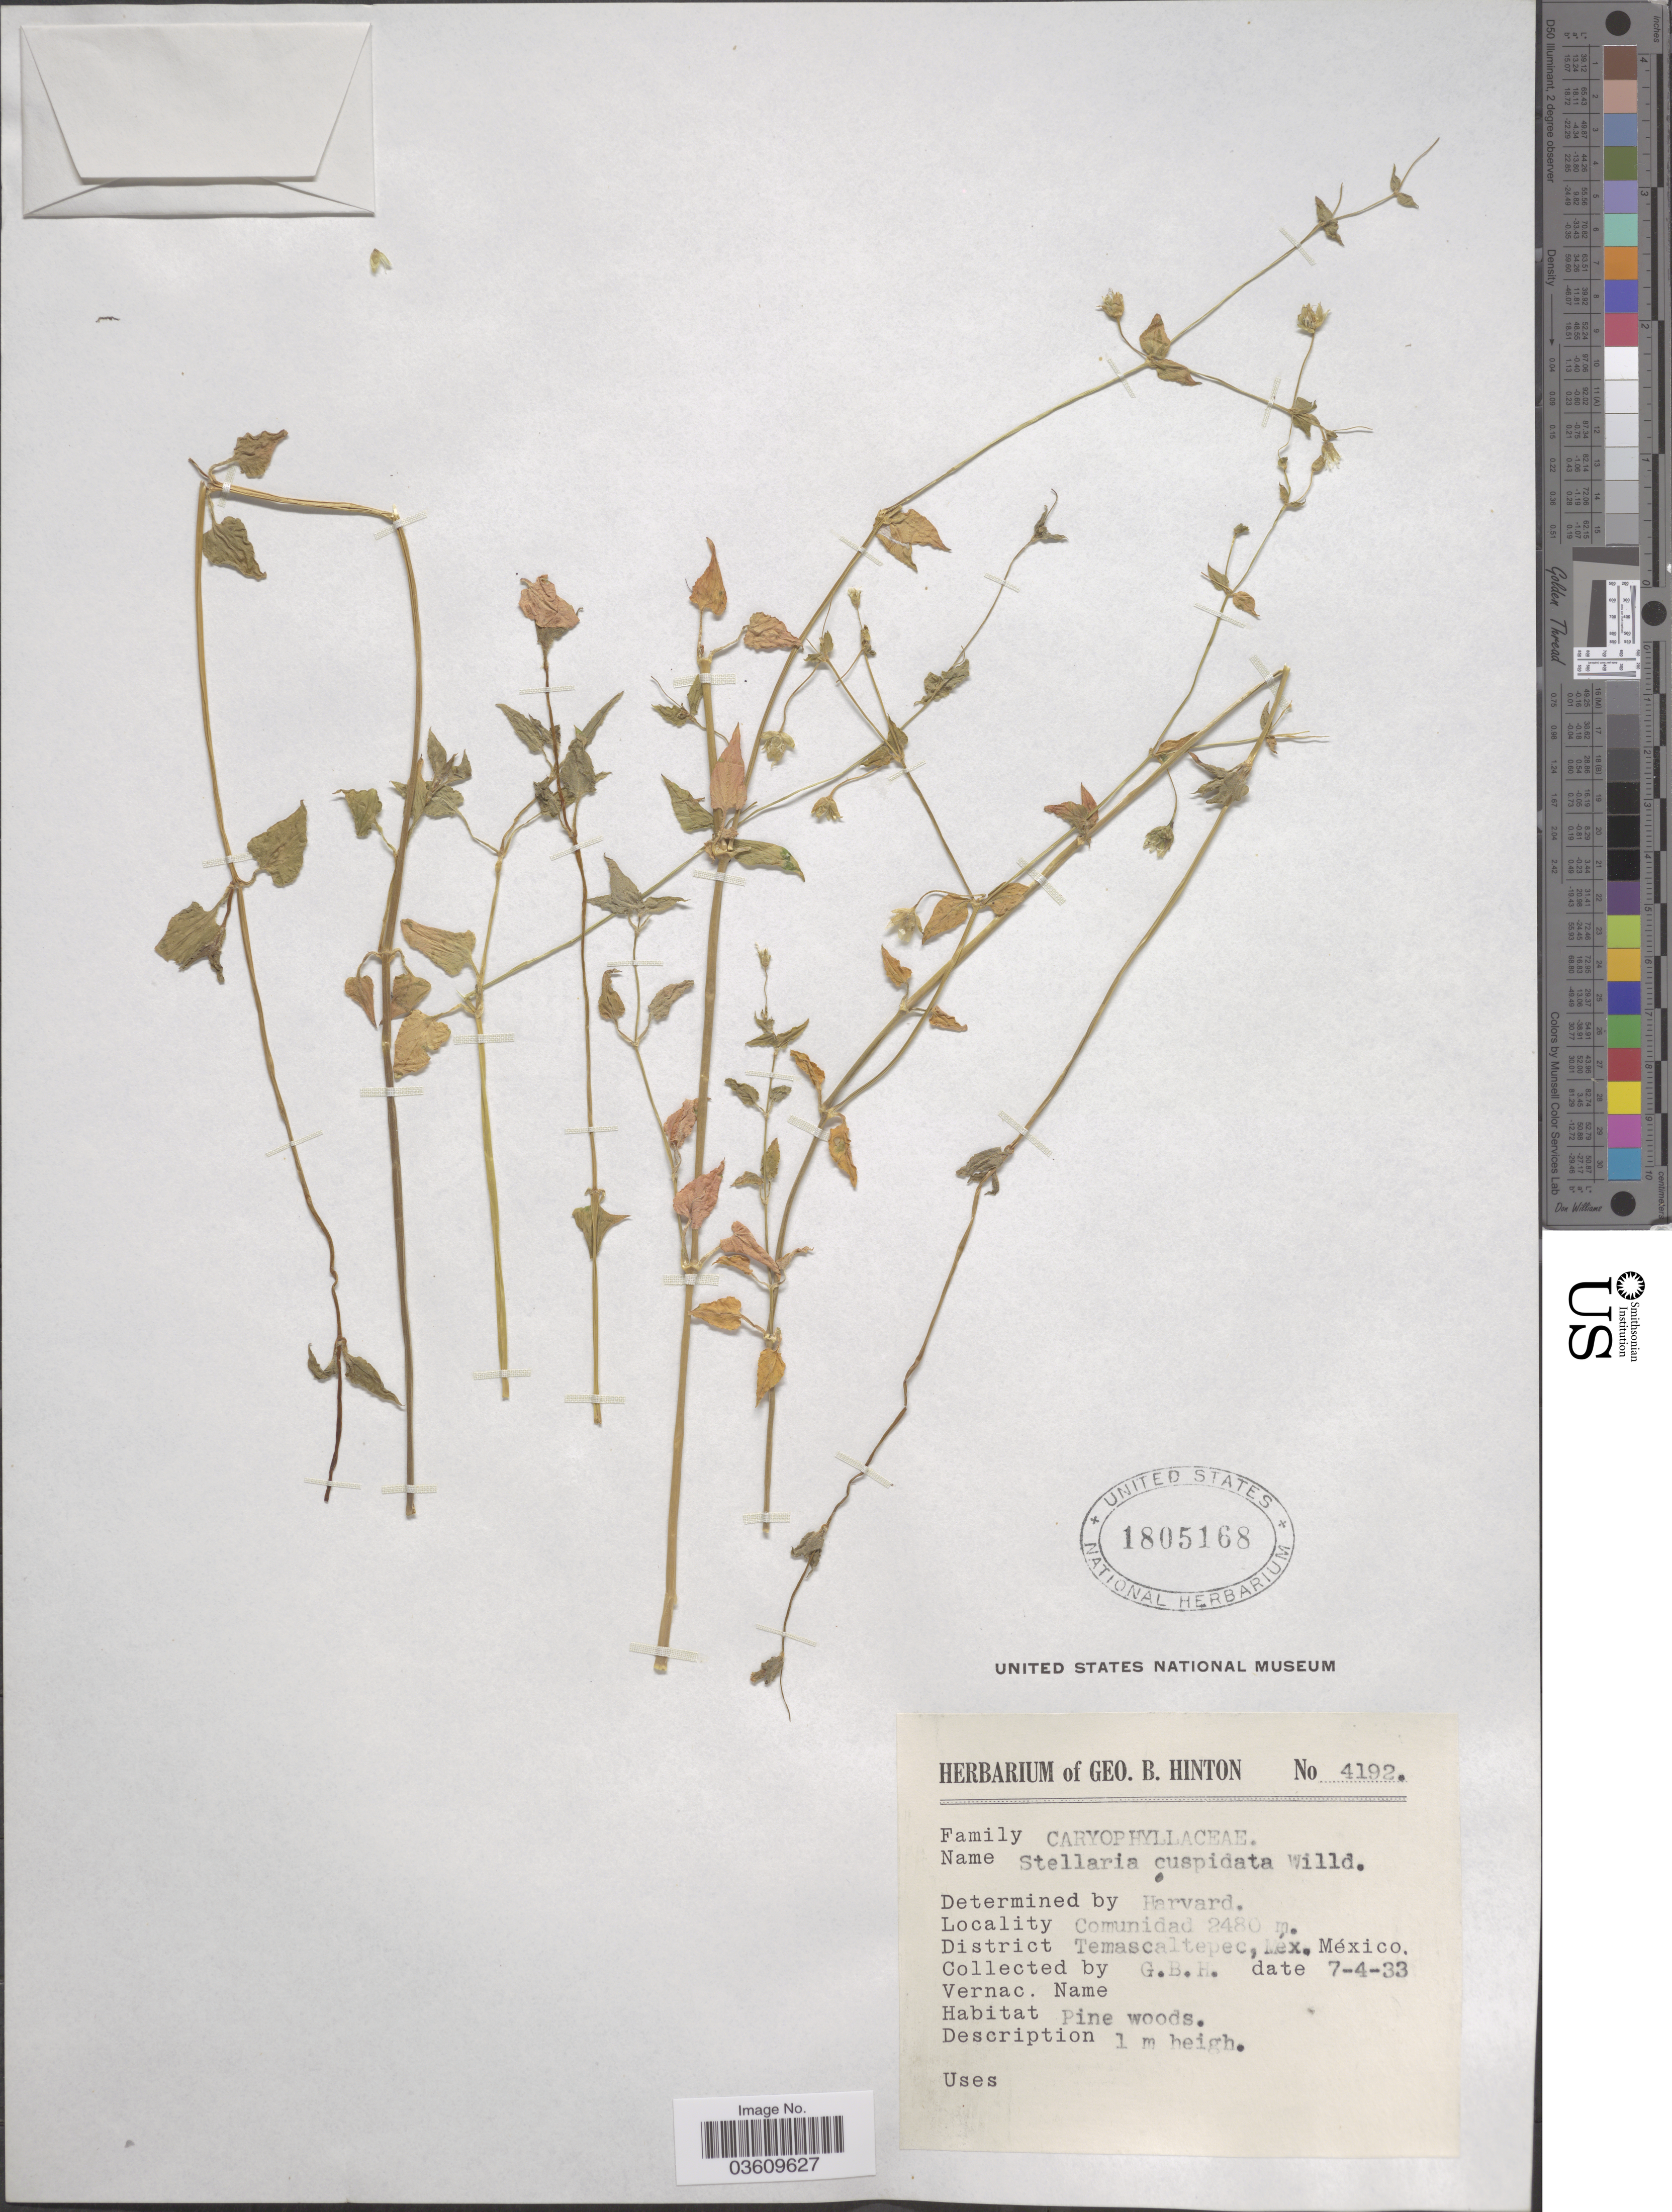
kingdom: Plantae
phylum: Tracheophyta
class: Magnoliopsida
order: Caryophyllales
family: Caryophyllaceae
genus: Stellaria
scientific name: Stellaria cuspidata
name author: Willd. ex Schltdl.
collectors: G. B. Hinton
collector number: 4192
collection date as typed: Transcribed d/m/y: 7/4/33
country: Mexico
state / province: México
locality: Comunidad. District Temascaltepec.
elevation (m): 2480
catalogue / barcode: US 1805168